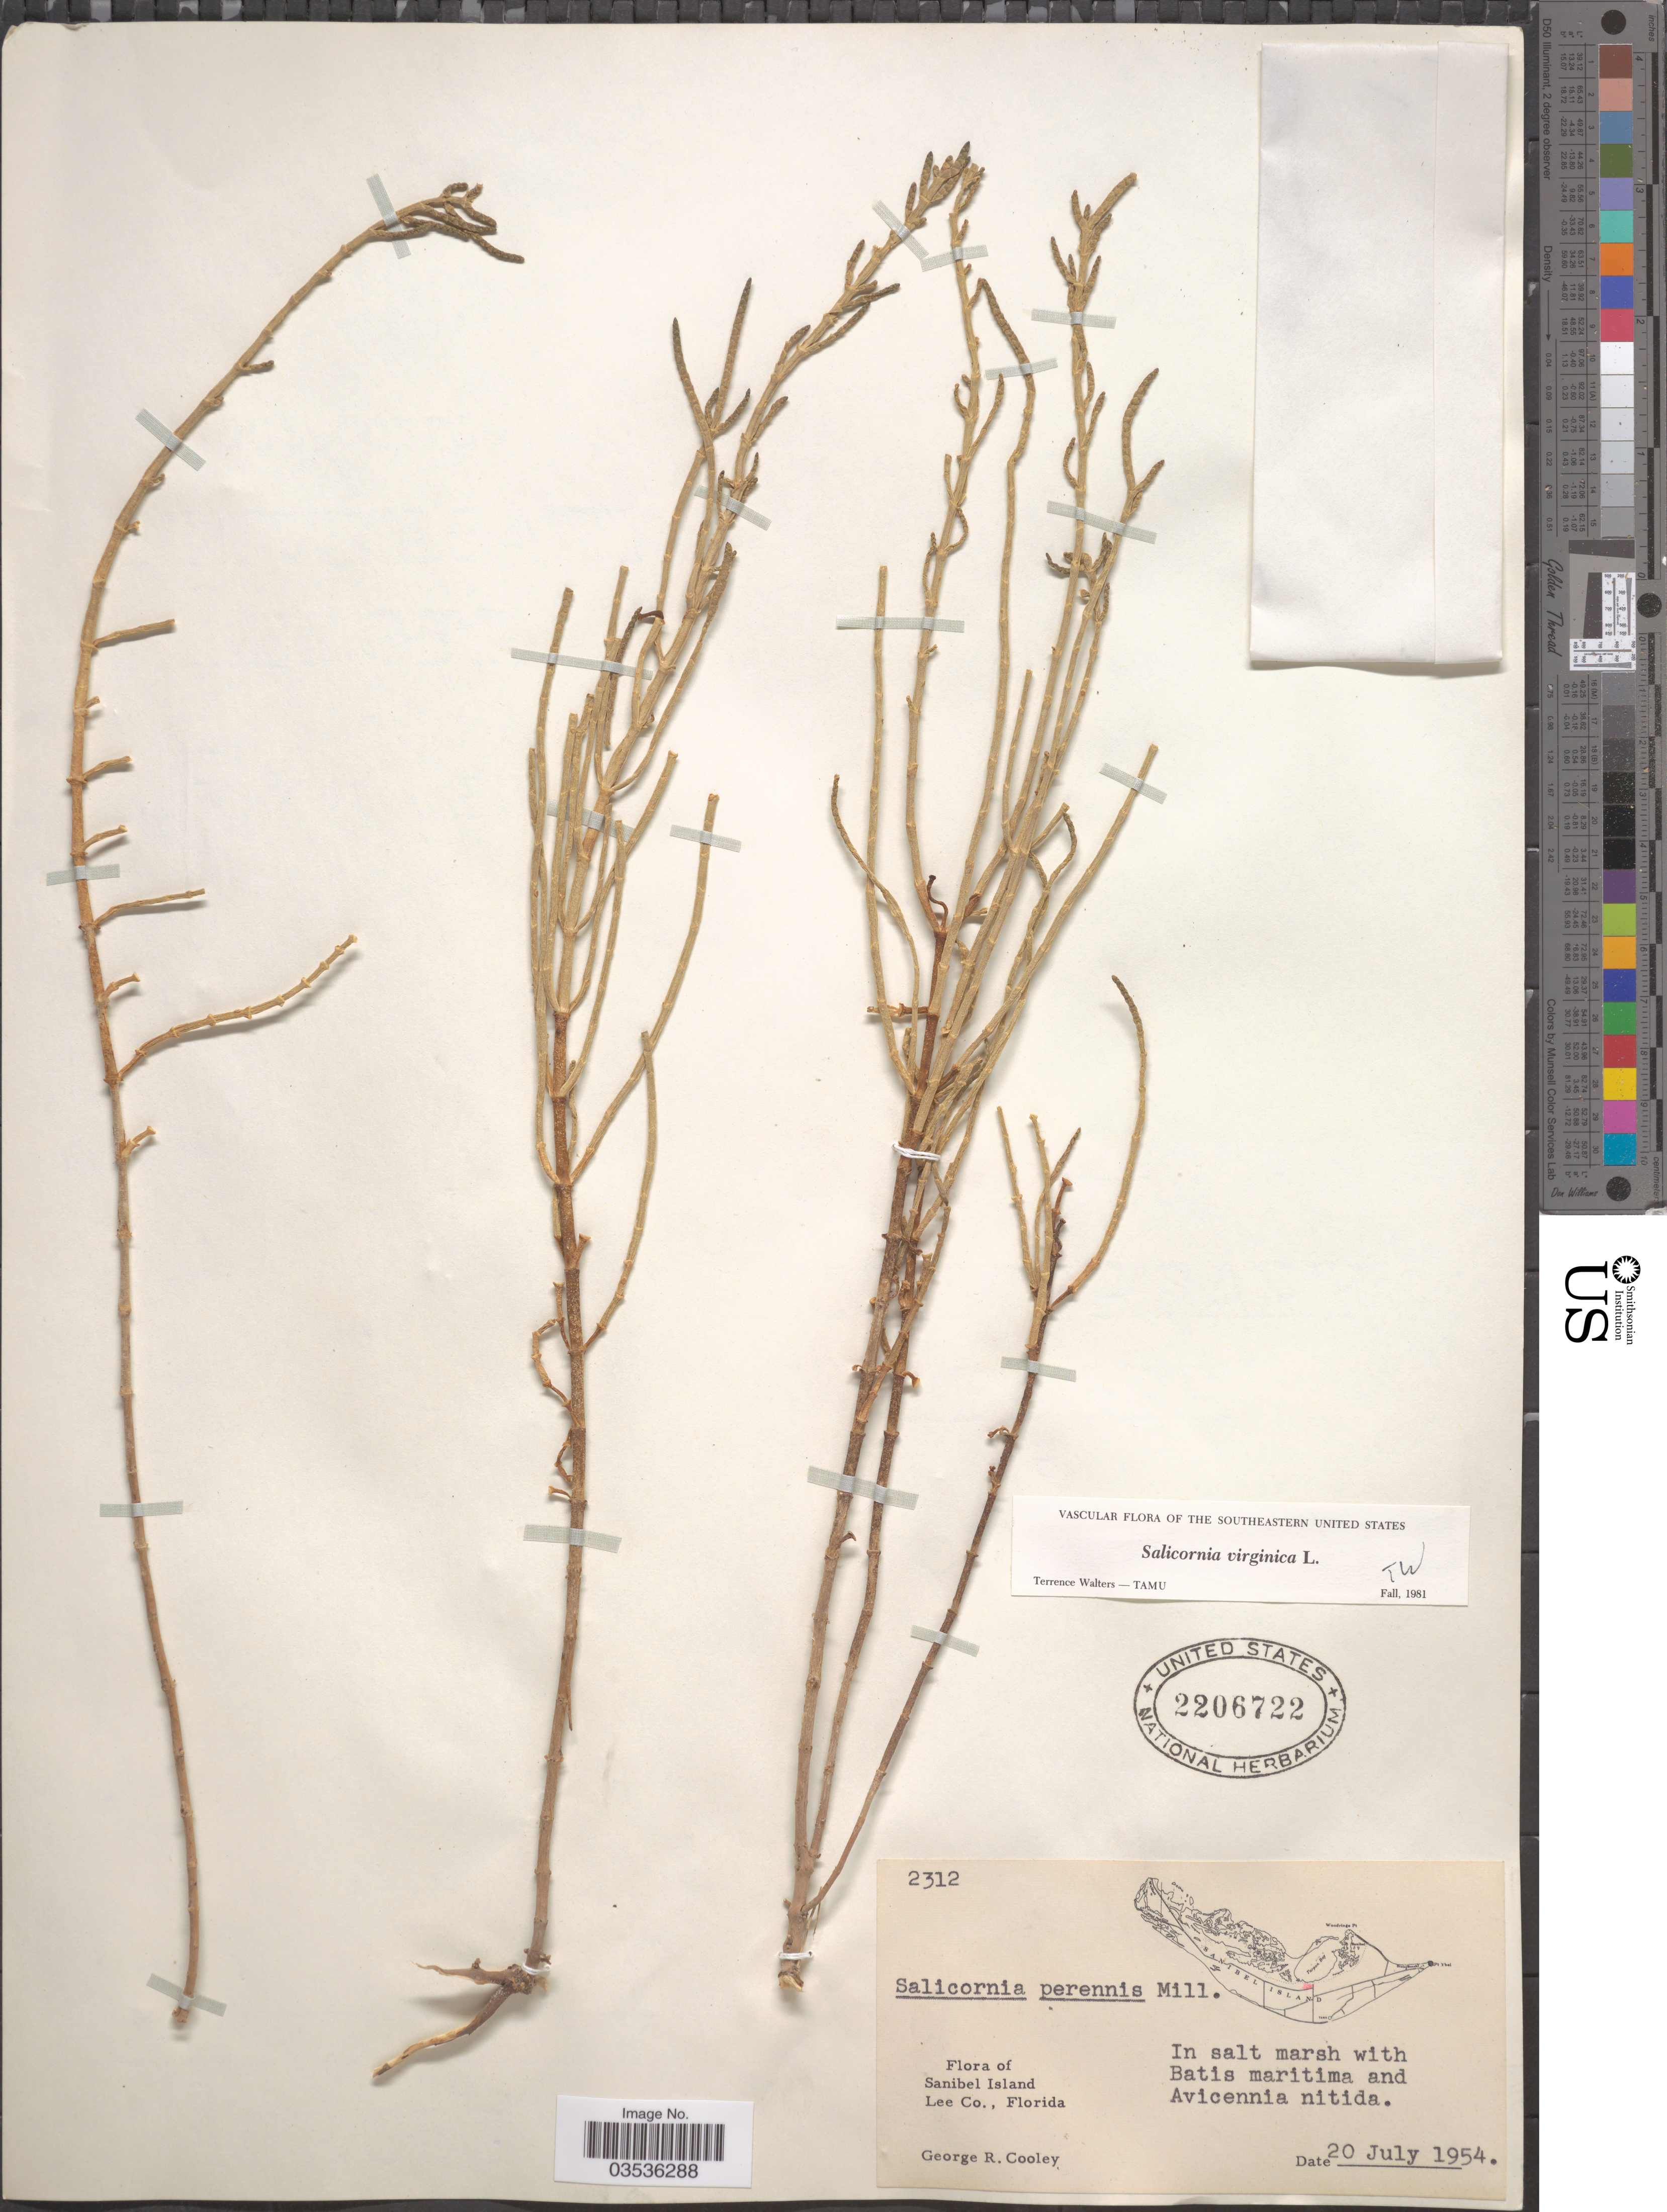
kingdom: Plantae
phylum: Tracheophyta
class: Magnoliopsida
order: Caryophyllales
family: Amaranthaceae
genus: Salicornia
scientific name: Salicornia ambigua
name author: Michx.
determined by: Strong, Mark T., (BOT), Smithsonian Institution - National Museum of Natural History (UNITED STATES)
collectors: G. R. Cooley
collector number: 2312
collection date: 1954-07-20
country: United States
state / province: Florida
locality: Sanibel Island. Lee Co.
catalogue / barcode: US 2206722